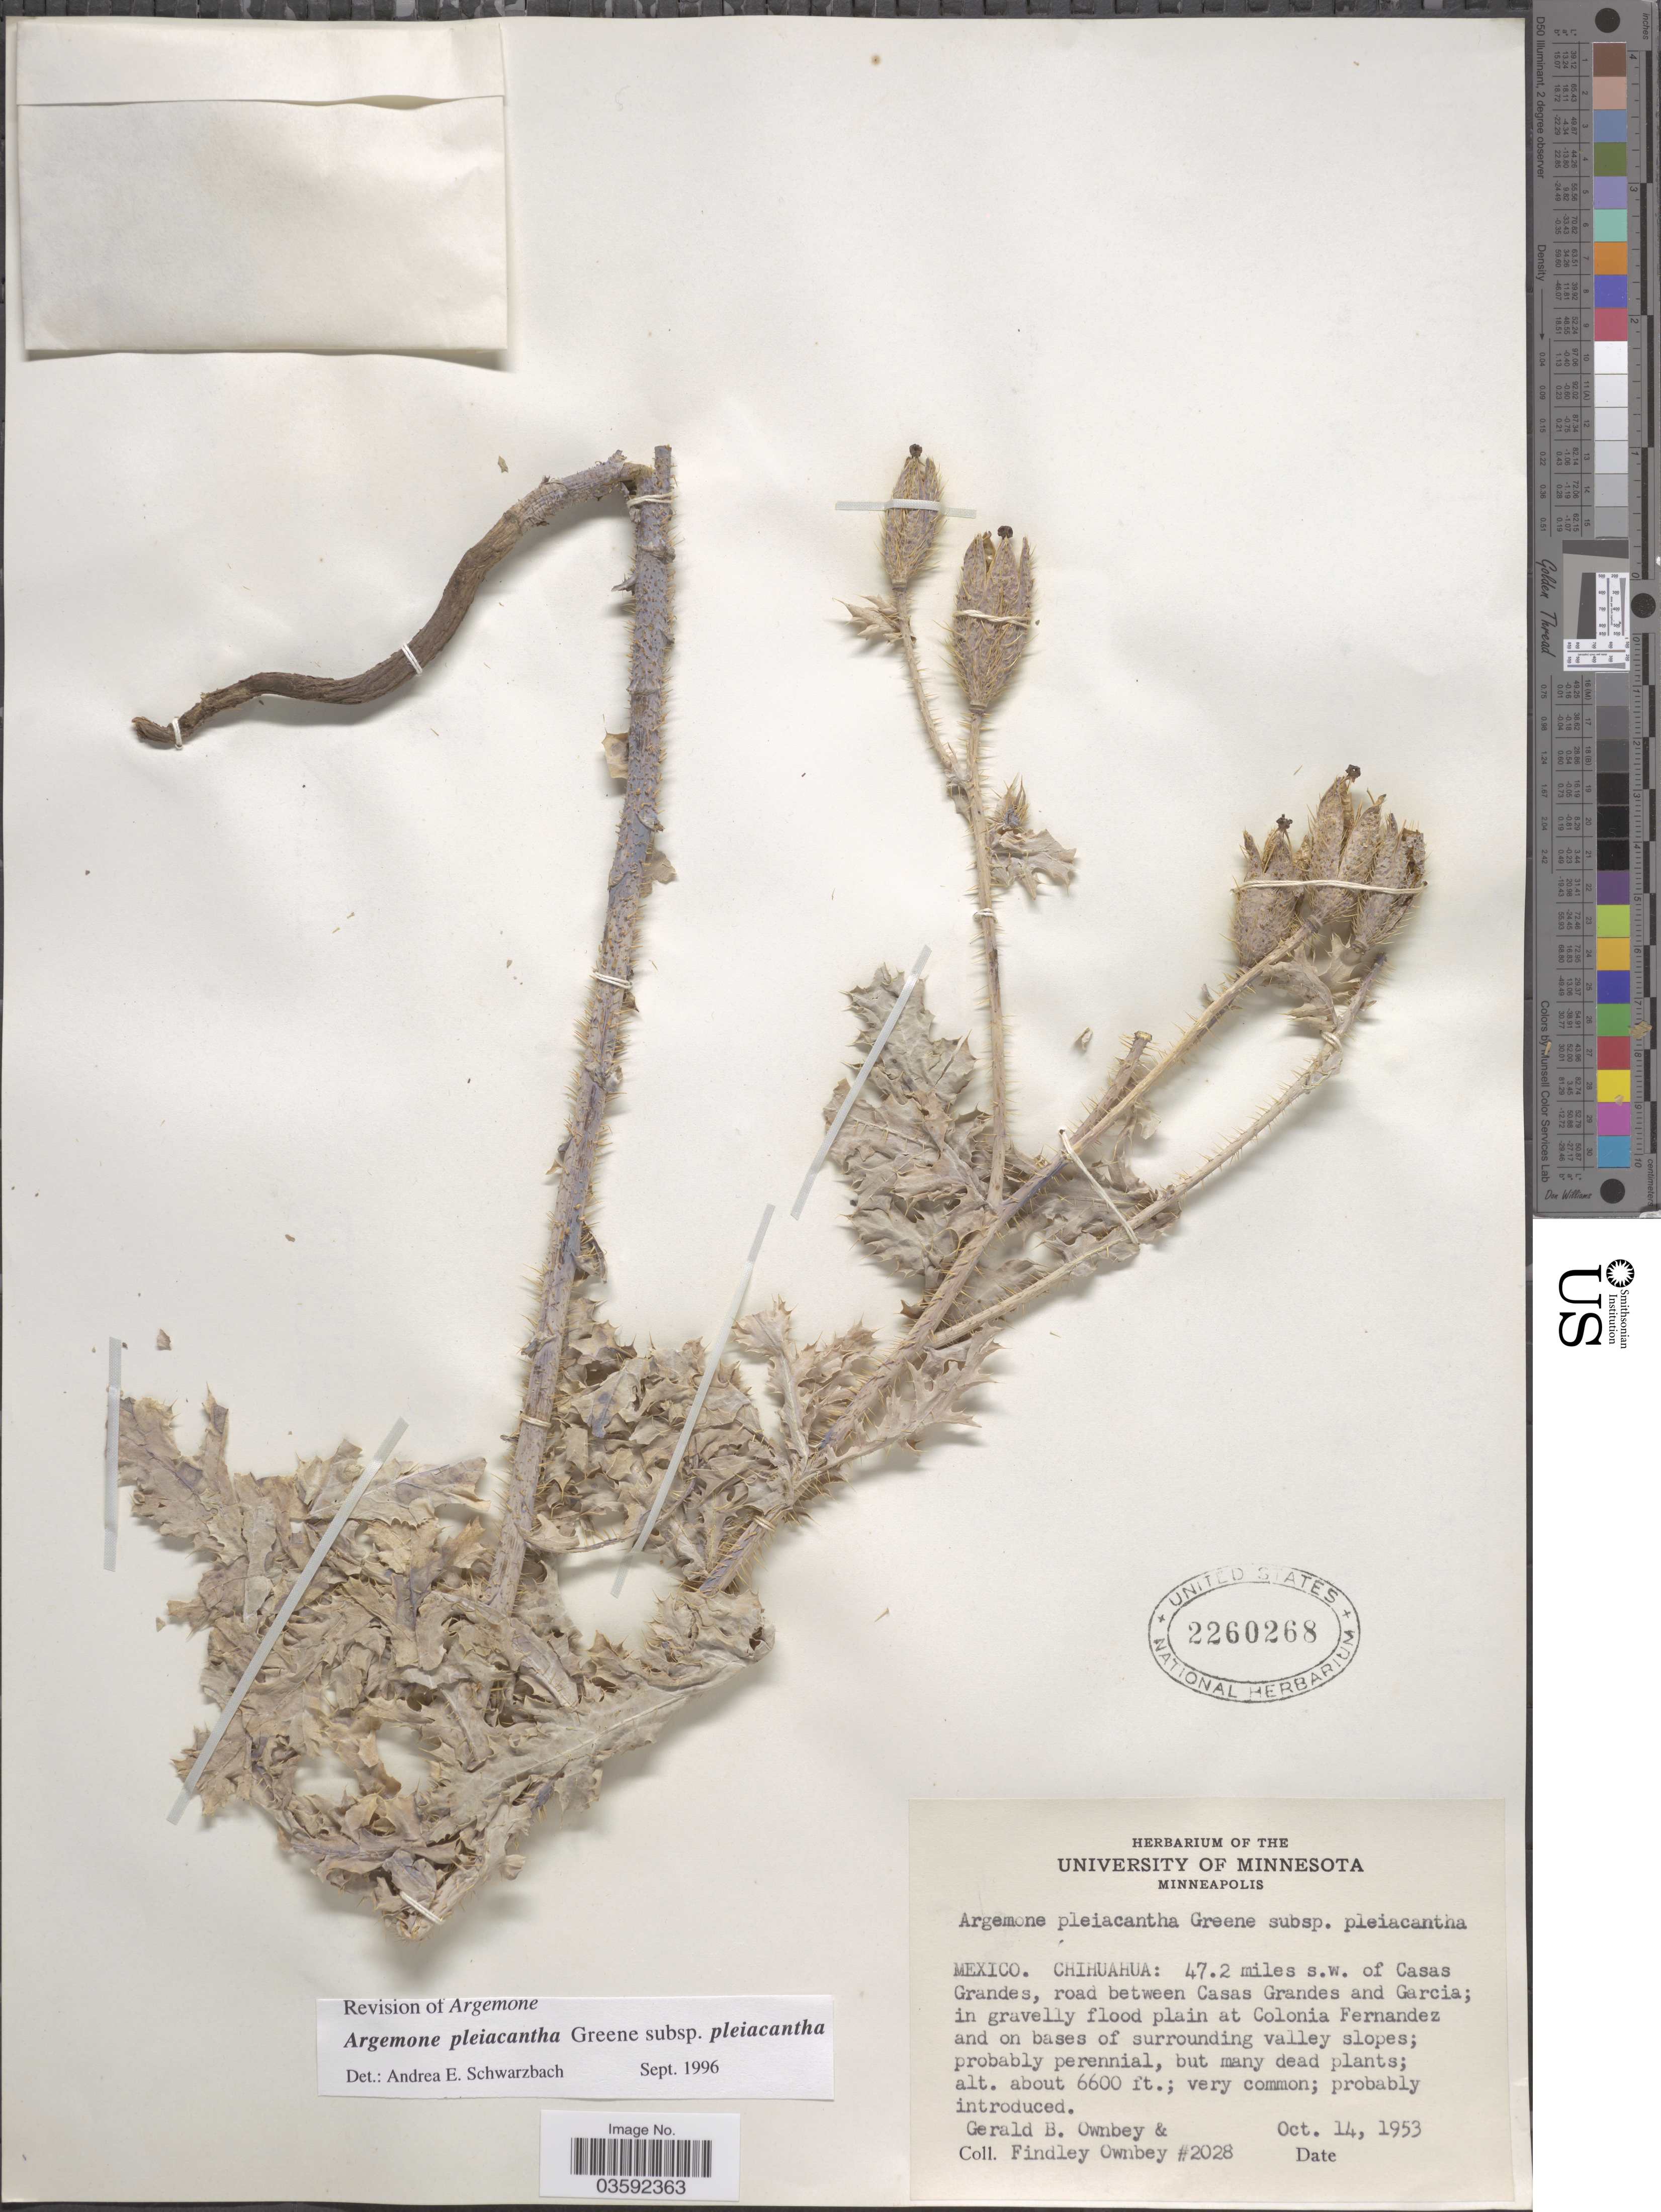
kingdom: Plantae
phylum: Tracheophyta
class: Magnoliopsida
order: Ranunculales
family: Papaveraceae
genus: Argemone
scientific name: Argemone pleiacantha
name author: Greene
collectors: G. B. Ownbey & F. Ownbey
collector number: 2028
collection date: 1953-10-14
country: Mexico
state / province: Chihuahua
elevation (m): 2012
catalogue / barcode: US 2260268